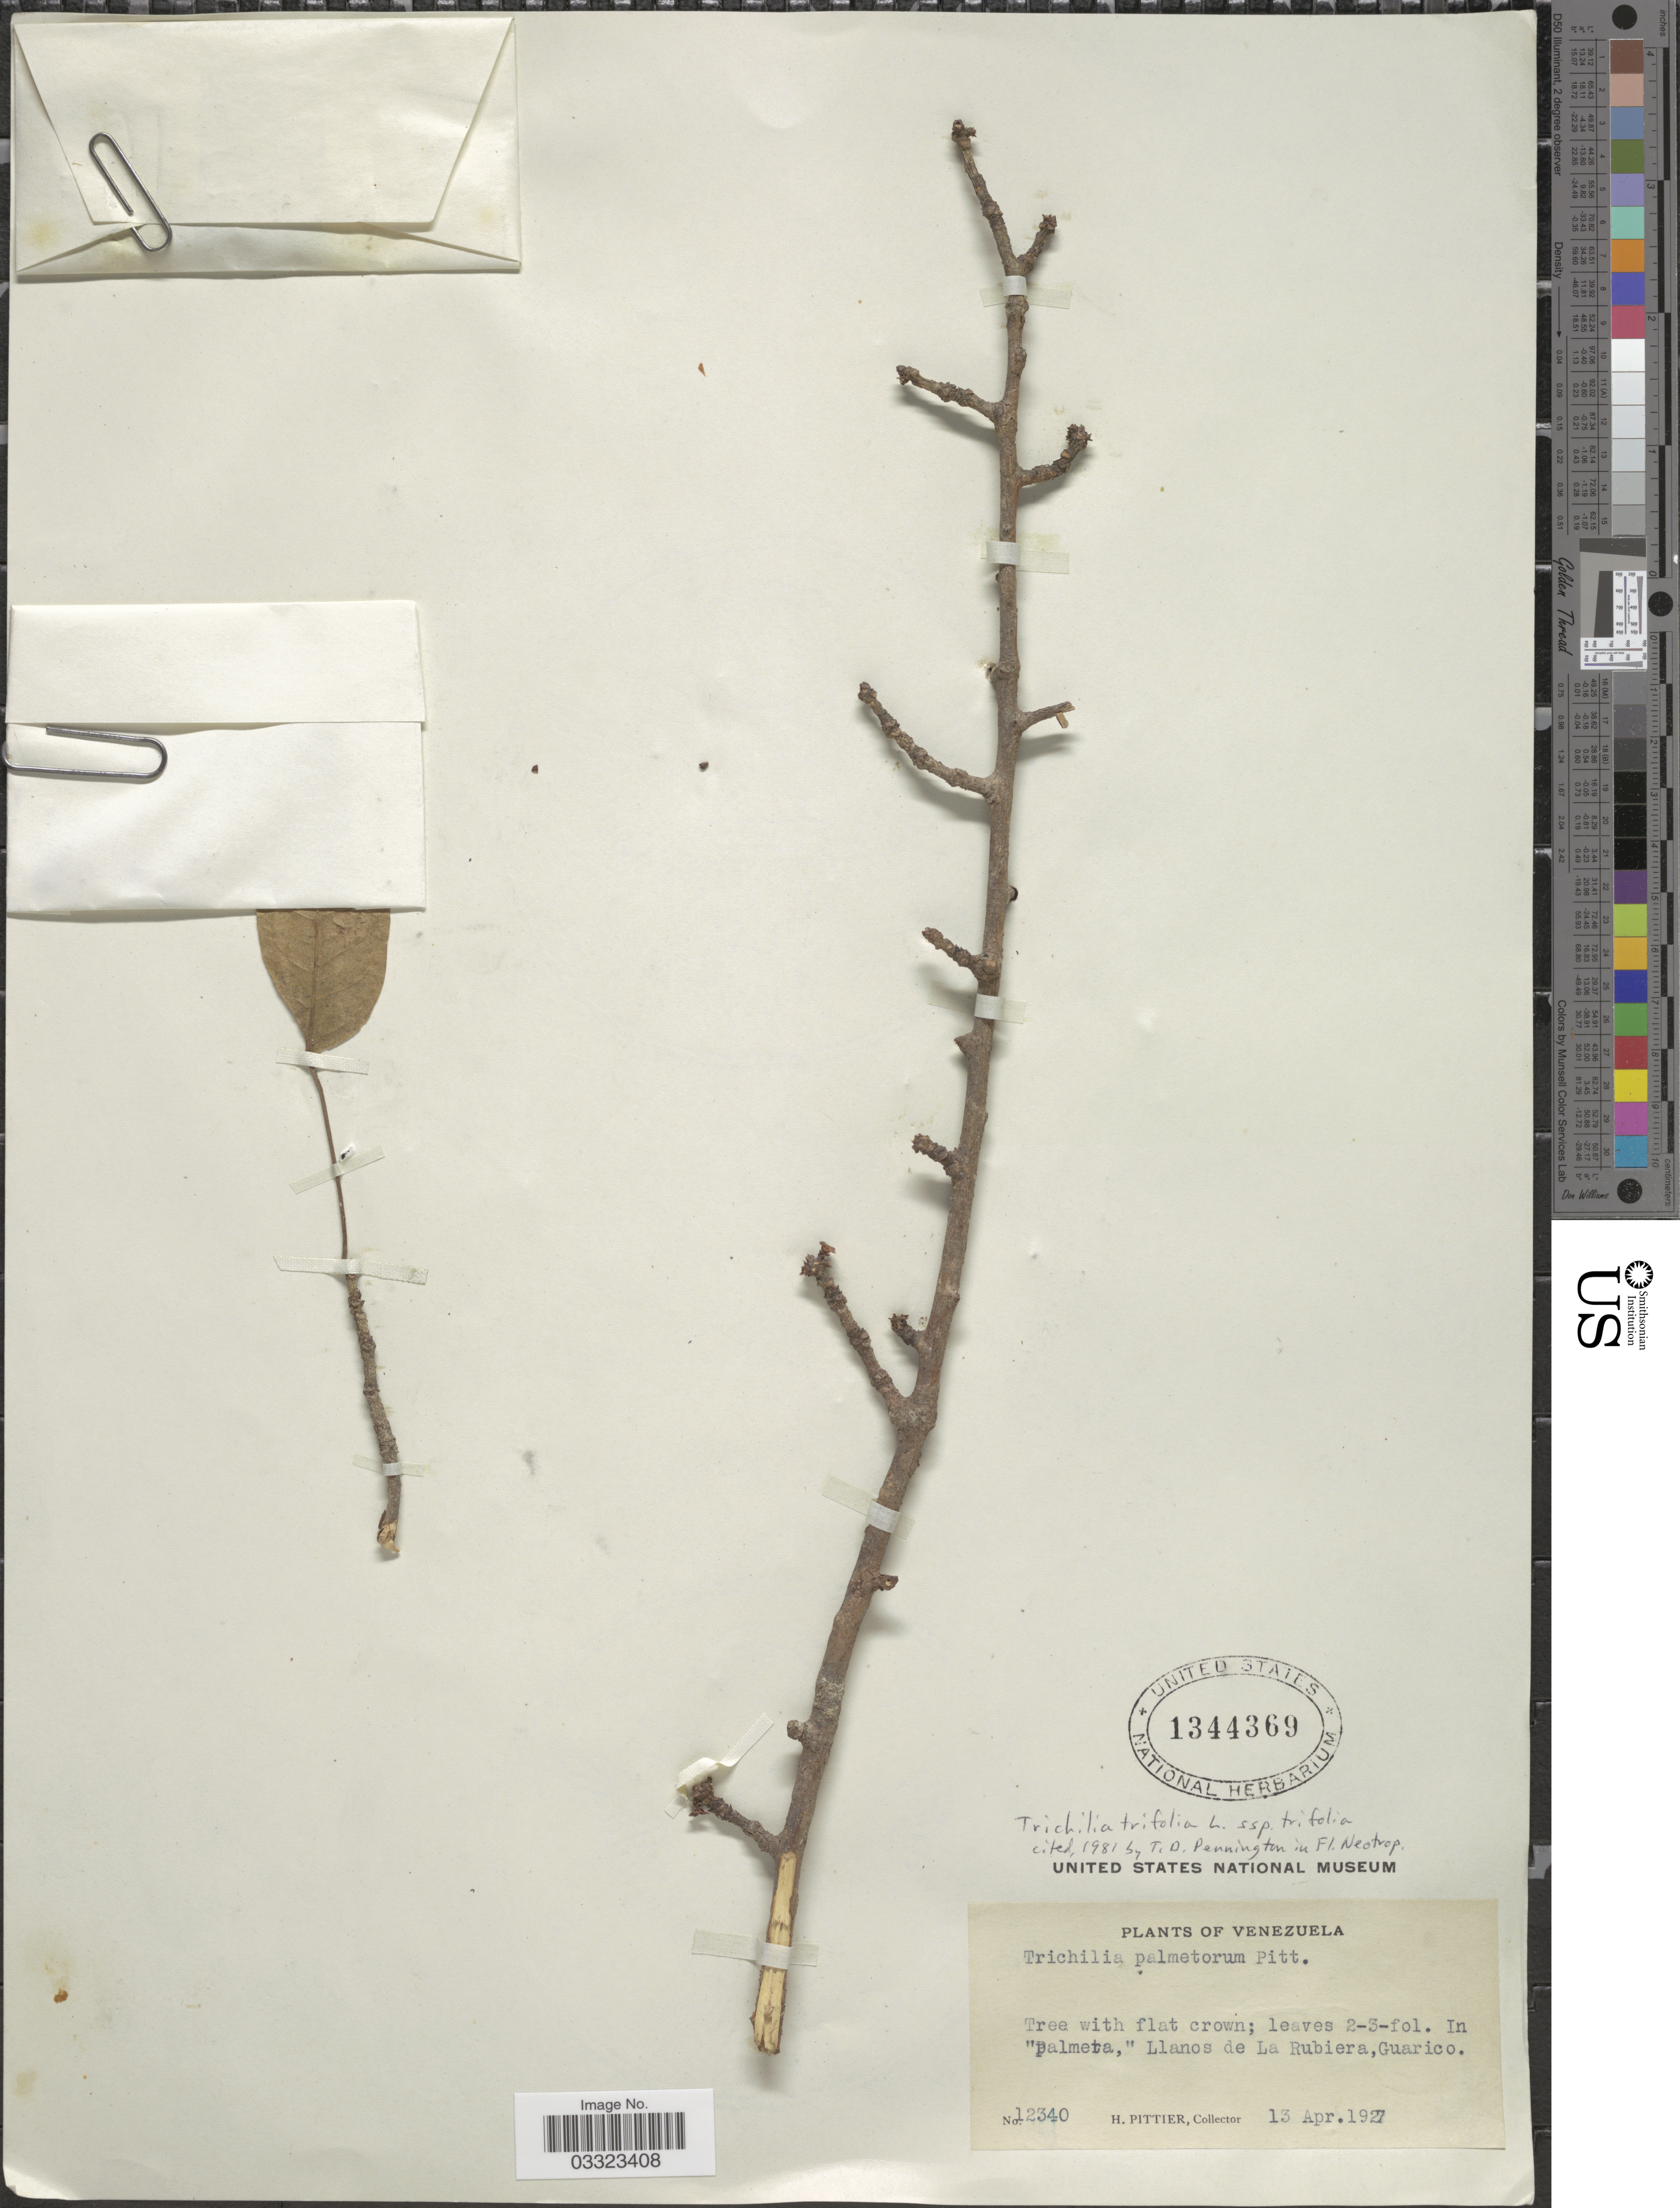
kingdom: Plantae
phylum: Tracheophyta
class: Magnoliopsida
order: Sapindales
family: Meliaceae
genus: Trichilia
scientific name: Trichilia trifolia subsp. trifolia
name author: L.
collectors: H. F. Pittier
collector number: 12340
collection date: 1927-04-13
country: Venezuela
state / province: Guárico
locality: Llanos de La Rubiera, Guarico.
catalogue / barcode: US 1344369